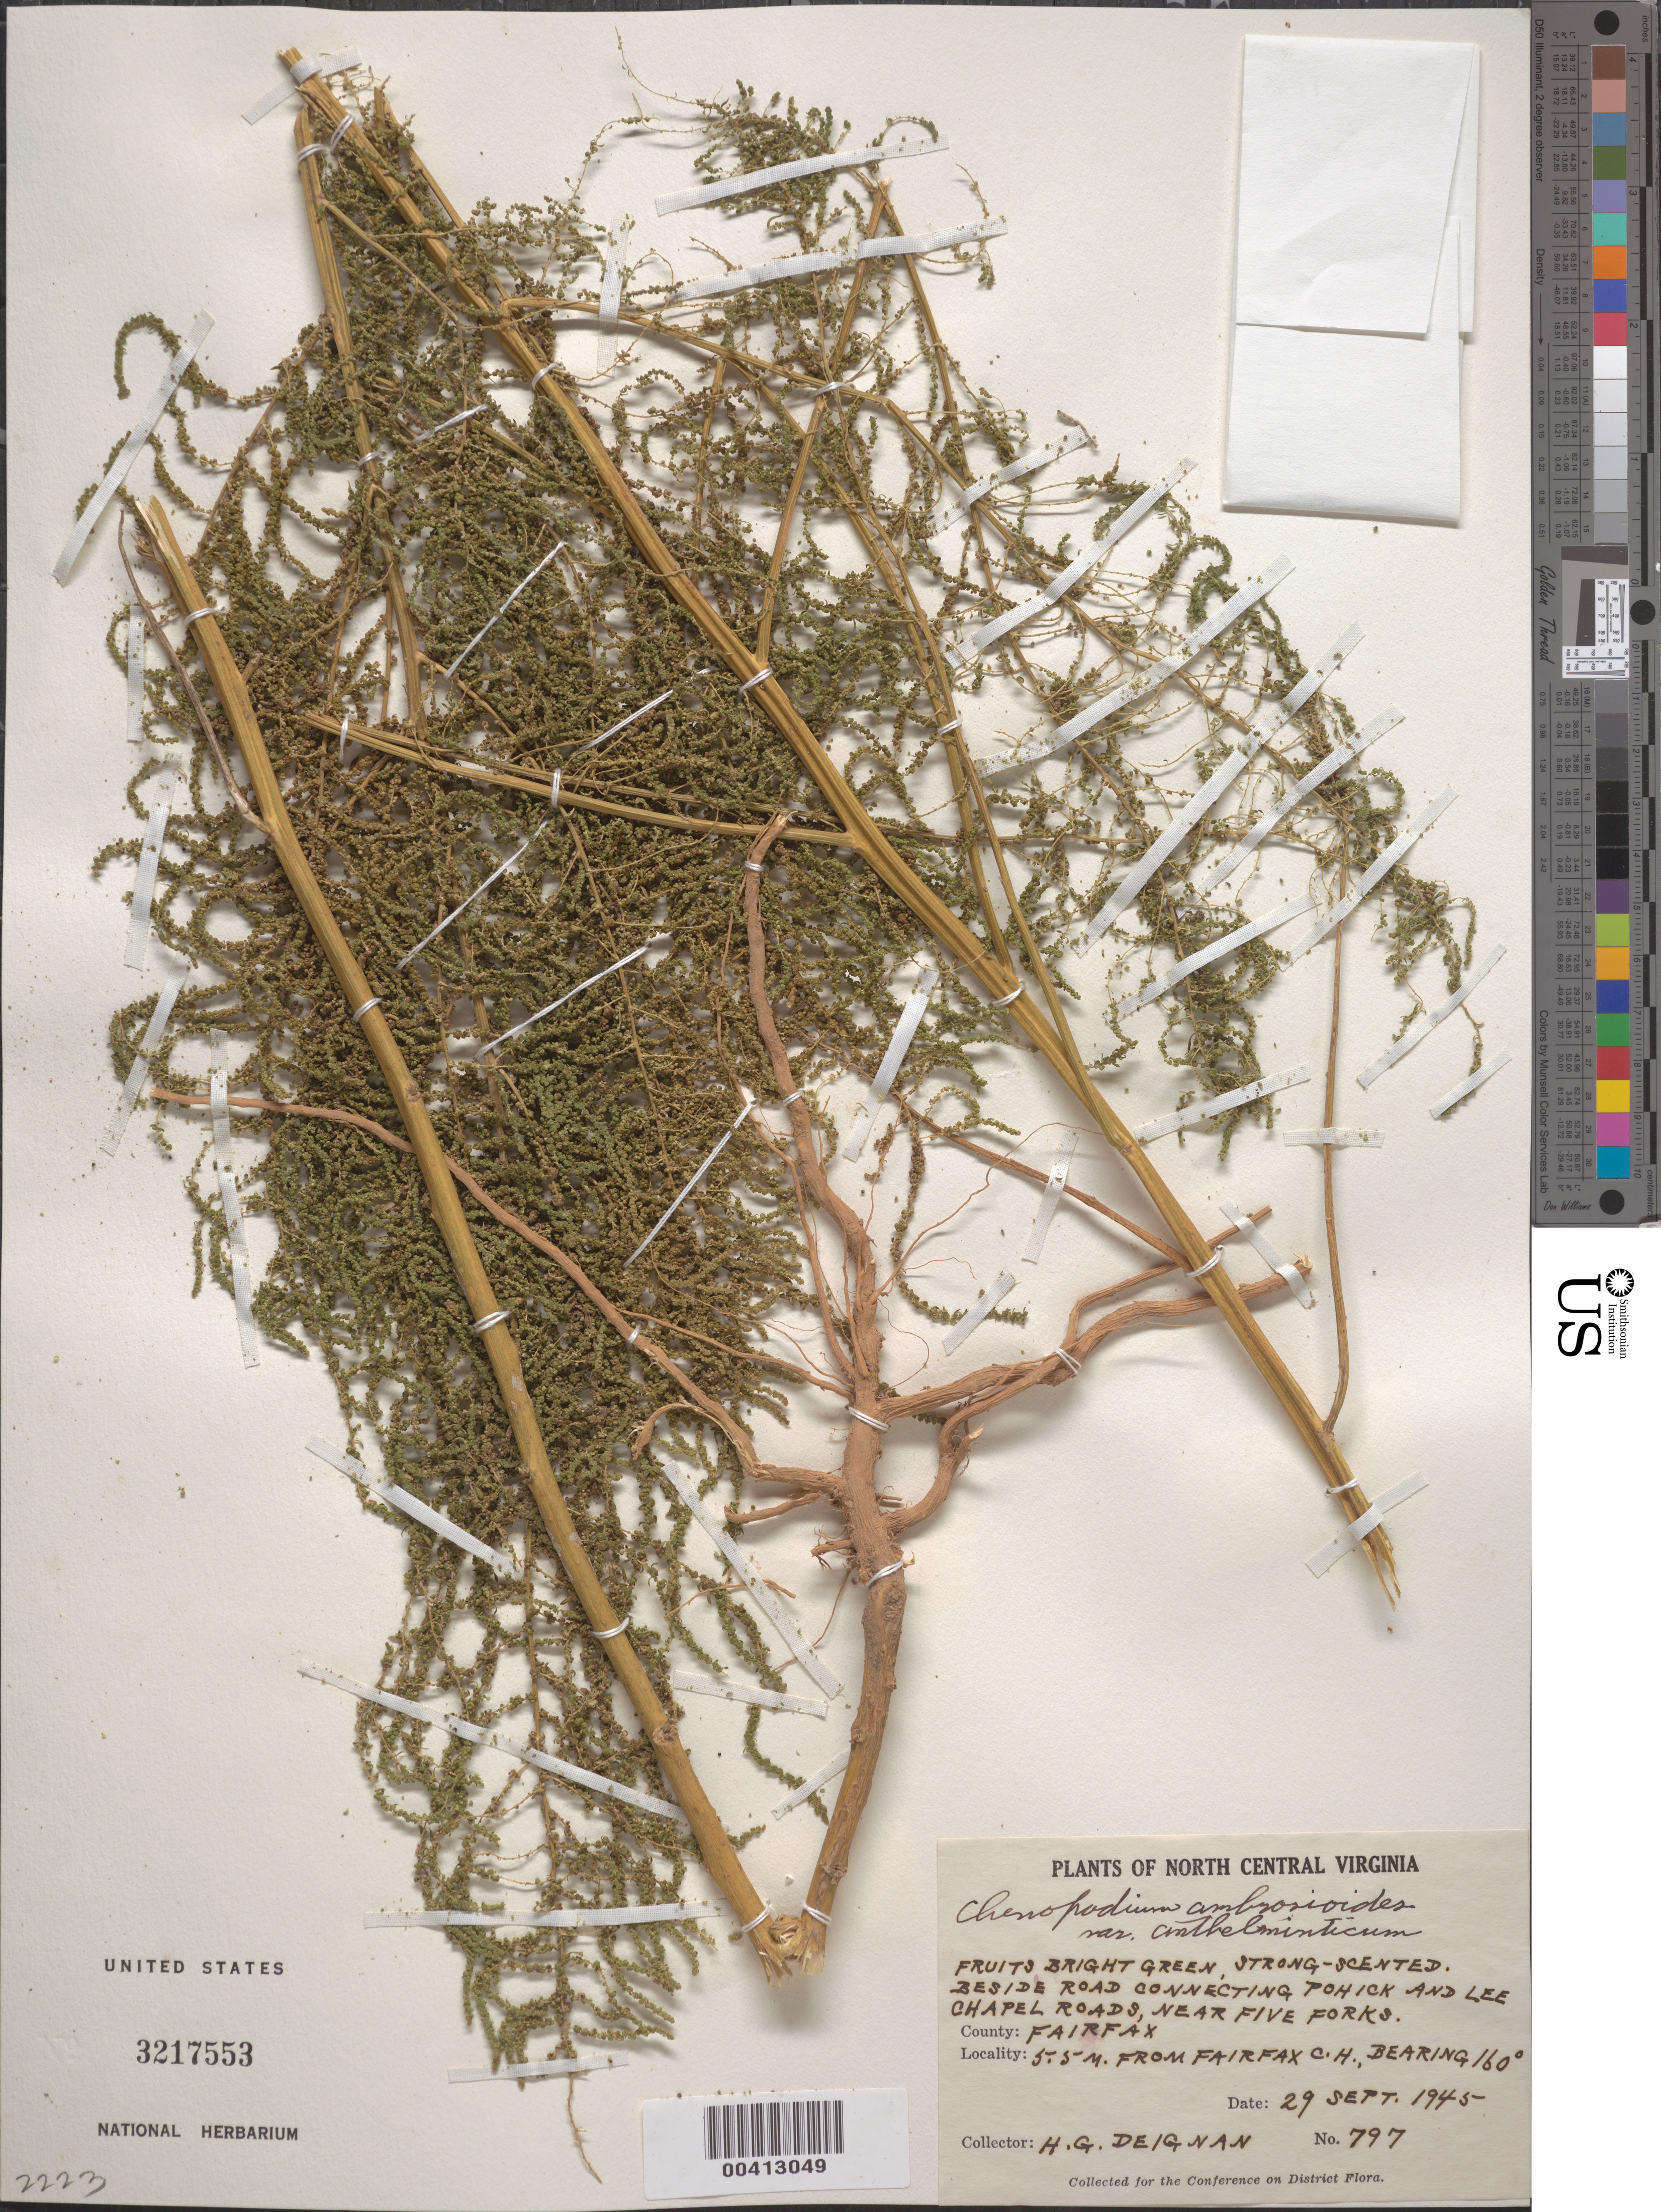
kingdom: Plantae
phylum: Tracheophyta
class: Magnoliopsida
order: Caryophyllales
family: Amaranthaceae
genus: Chenopodium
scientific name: Chenopodium ambrosioides var. anthelminticum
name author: (L.) A. Gray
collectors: H. Deignan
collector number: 797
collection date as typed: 29 Sep 1945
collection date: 1945-09-29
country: United States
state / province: Virginia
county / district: Fairfax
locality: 5.5 mi. from Fairfax County Courthouse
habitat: Beside road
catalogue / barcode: US 3217553